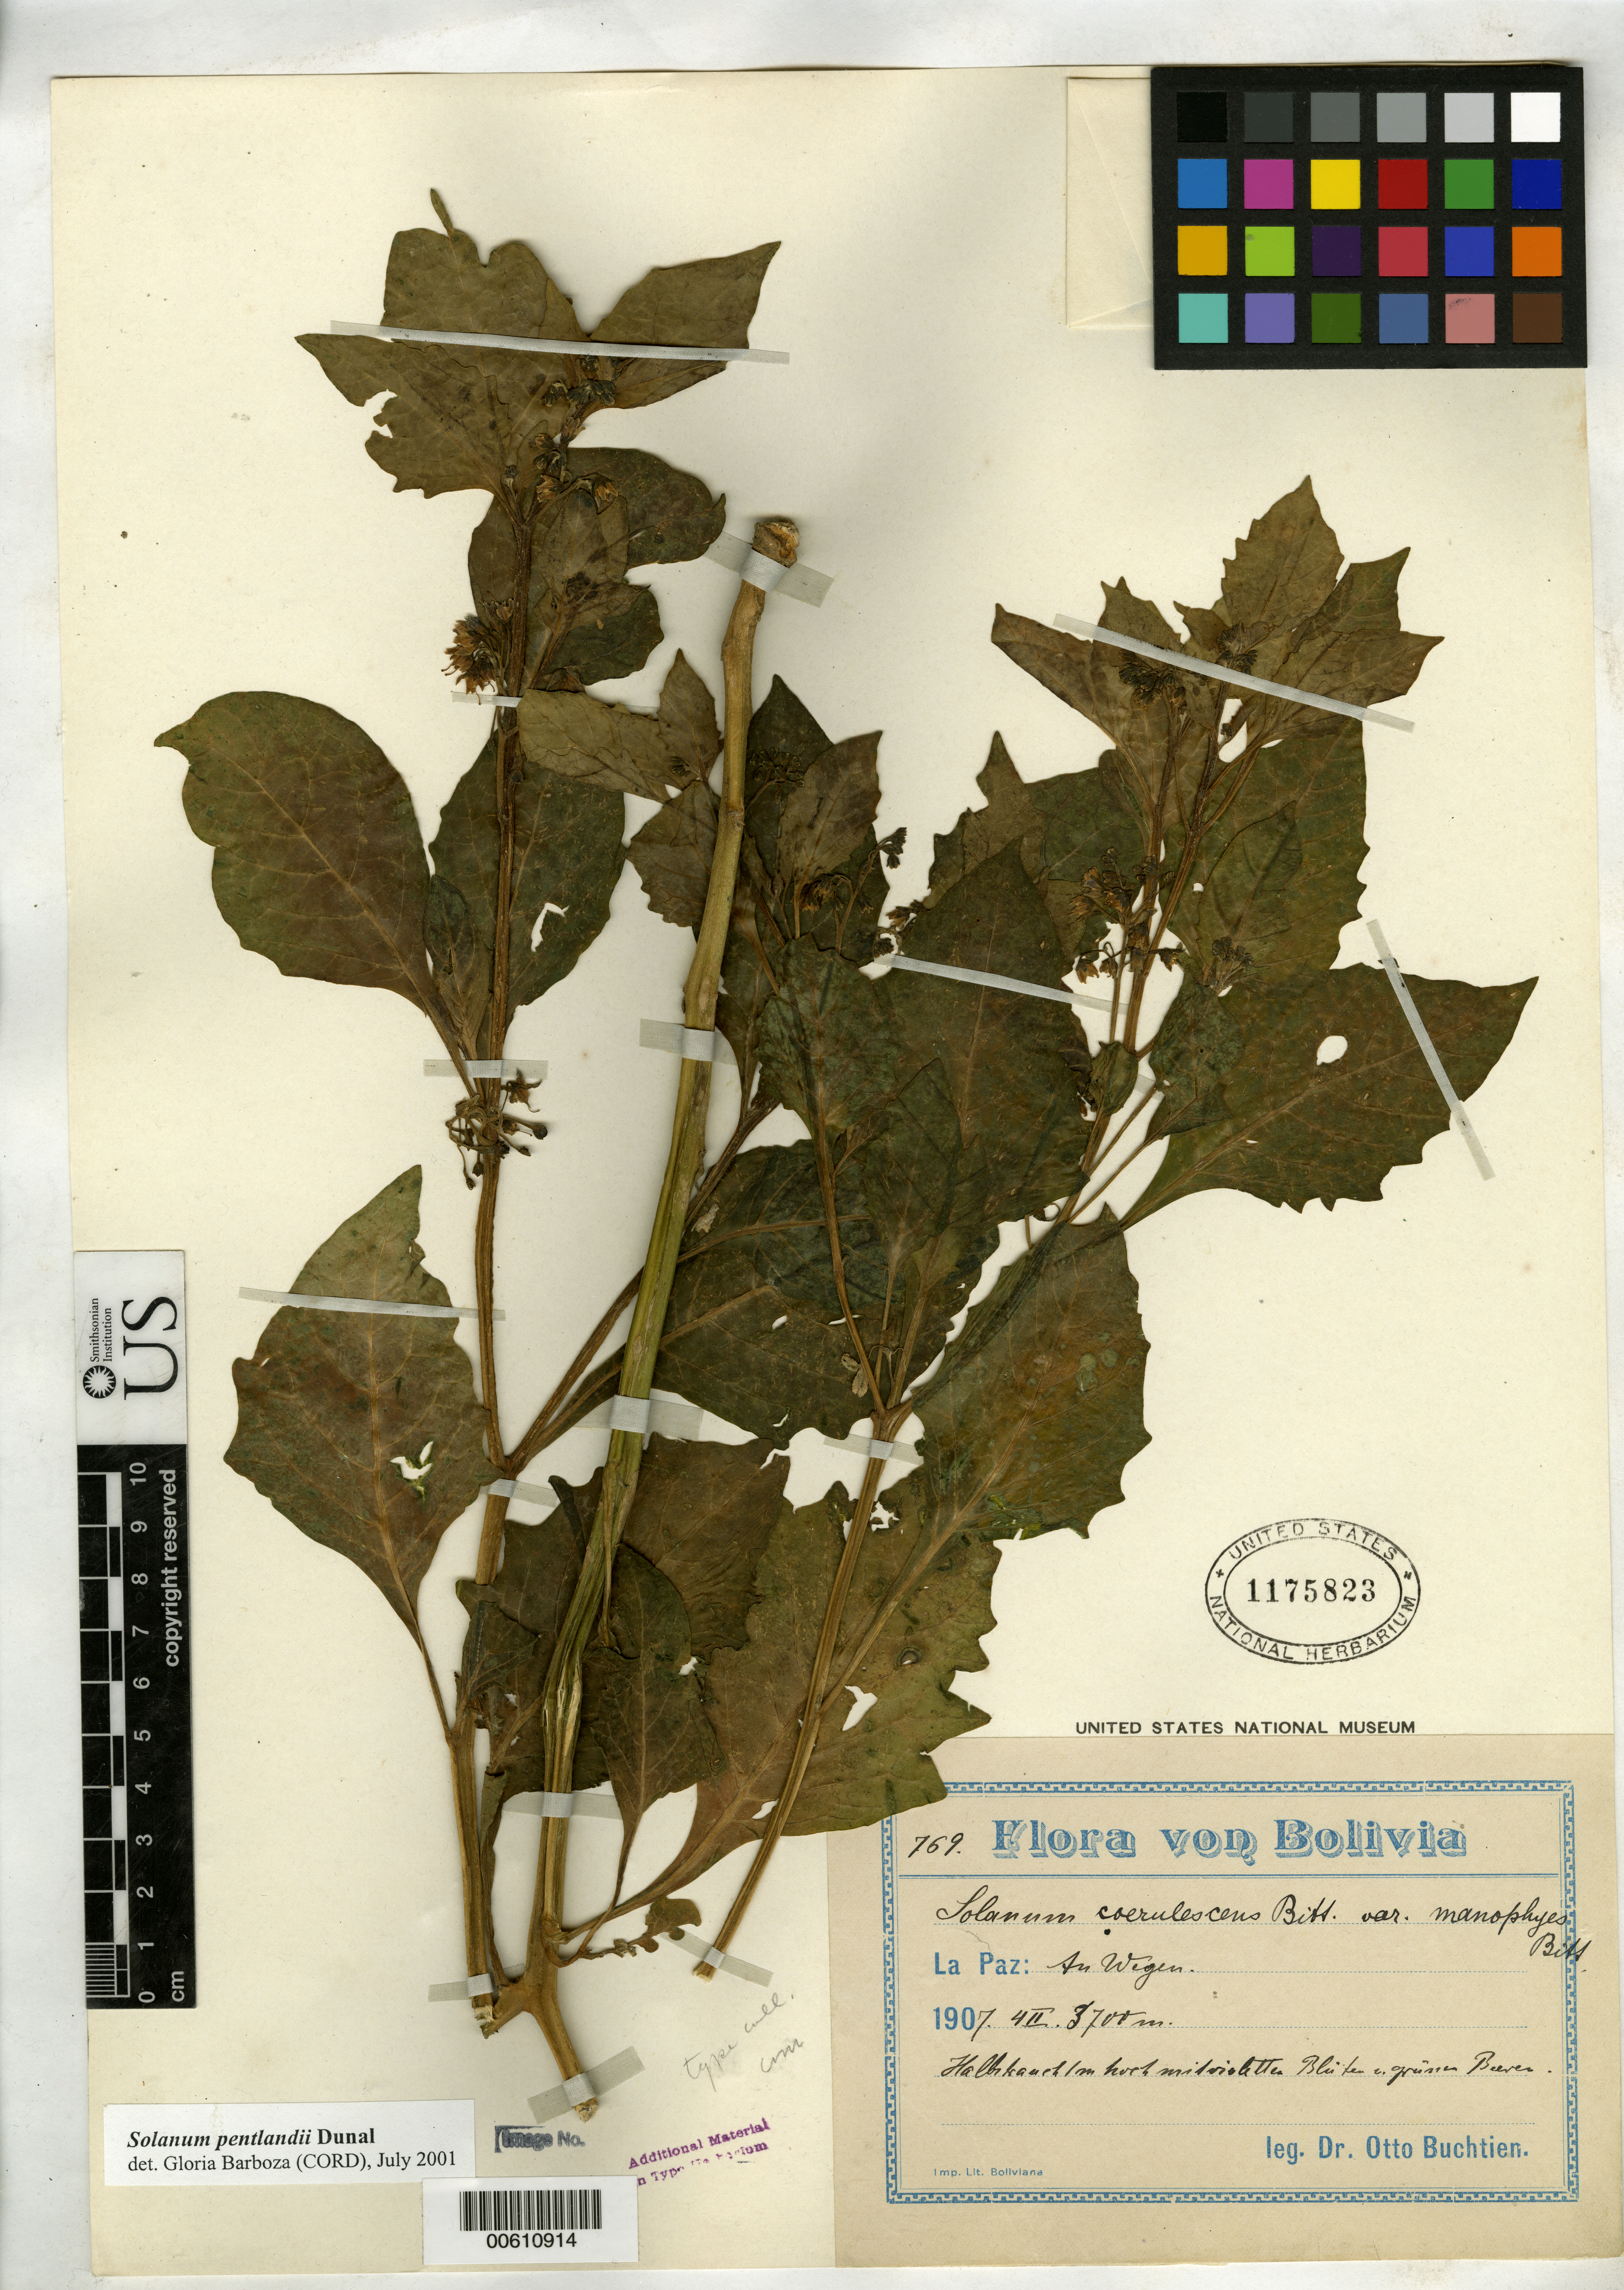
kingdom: Plantae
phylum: Tracheophyta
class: Magnoliopsida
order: Solanales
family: Solanaceae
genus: Solanum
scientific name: Solanum coerulescens var. manophyes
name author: Bitter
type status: Isotype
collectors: O. Buchtien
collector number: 769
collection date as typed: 04 Feb 1907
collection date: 1907-02-04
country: Bolivia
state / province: La Paz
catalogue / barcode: US 1175823